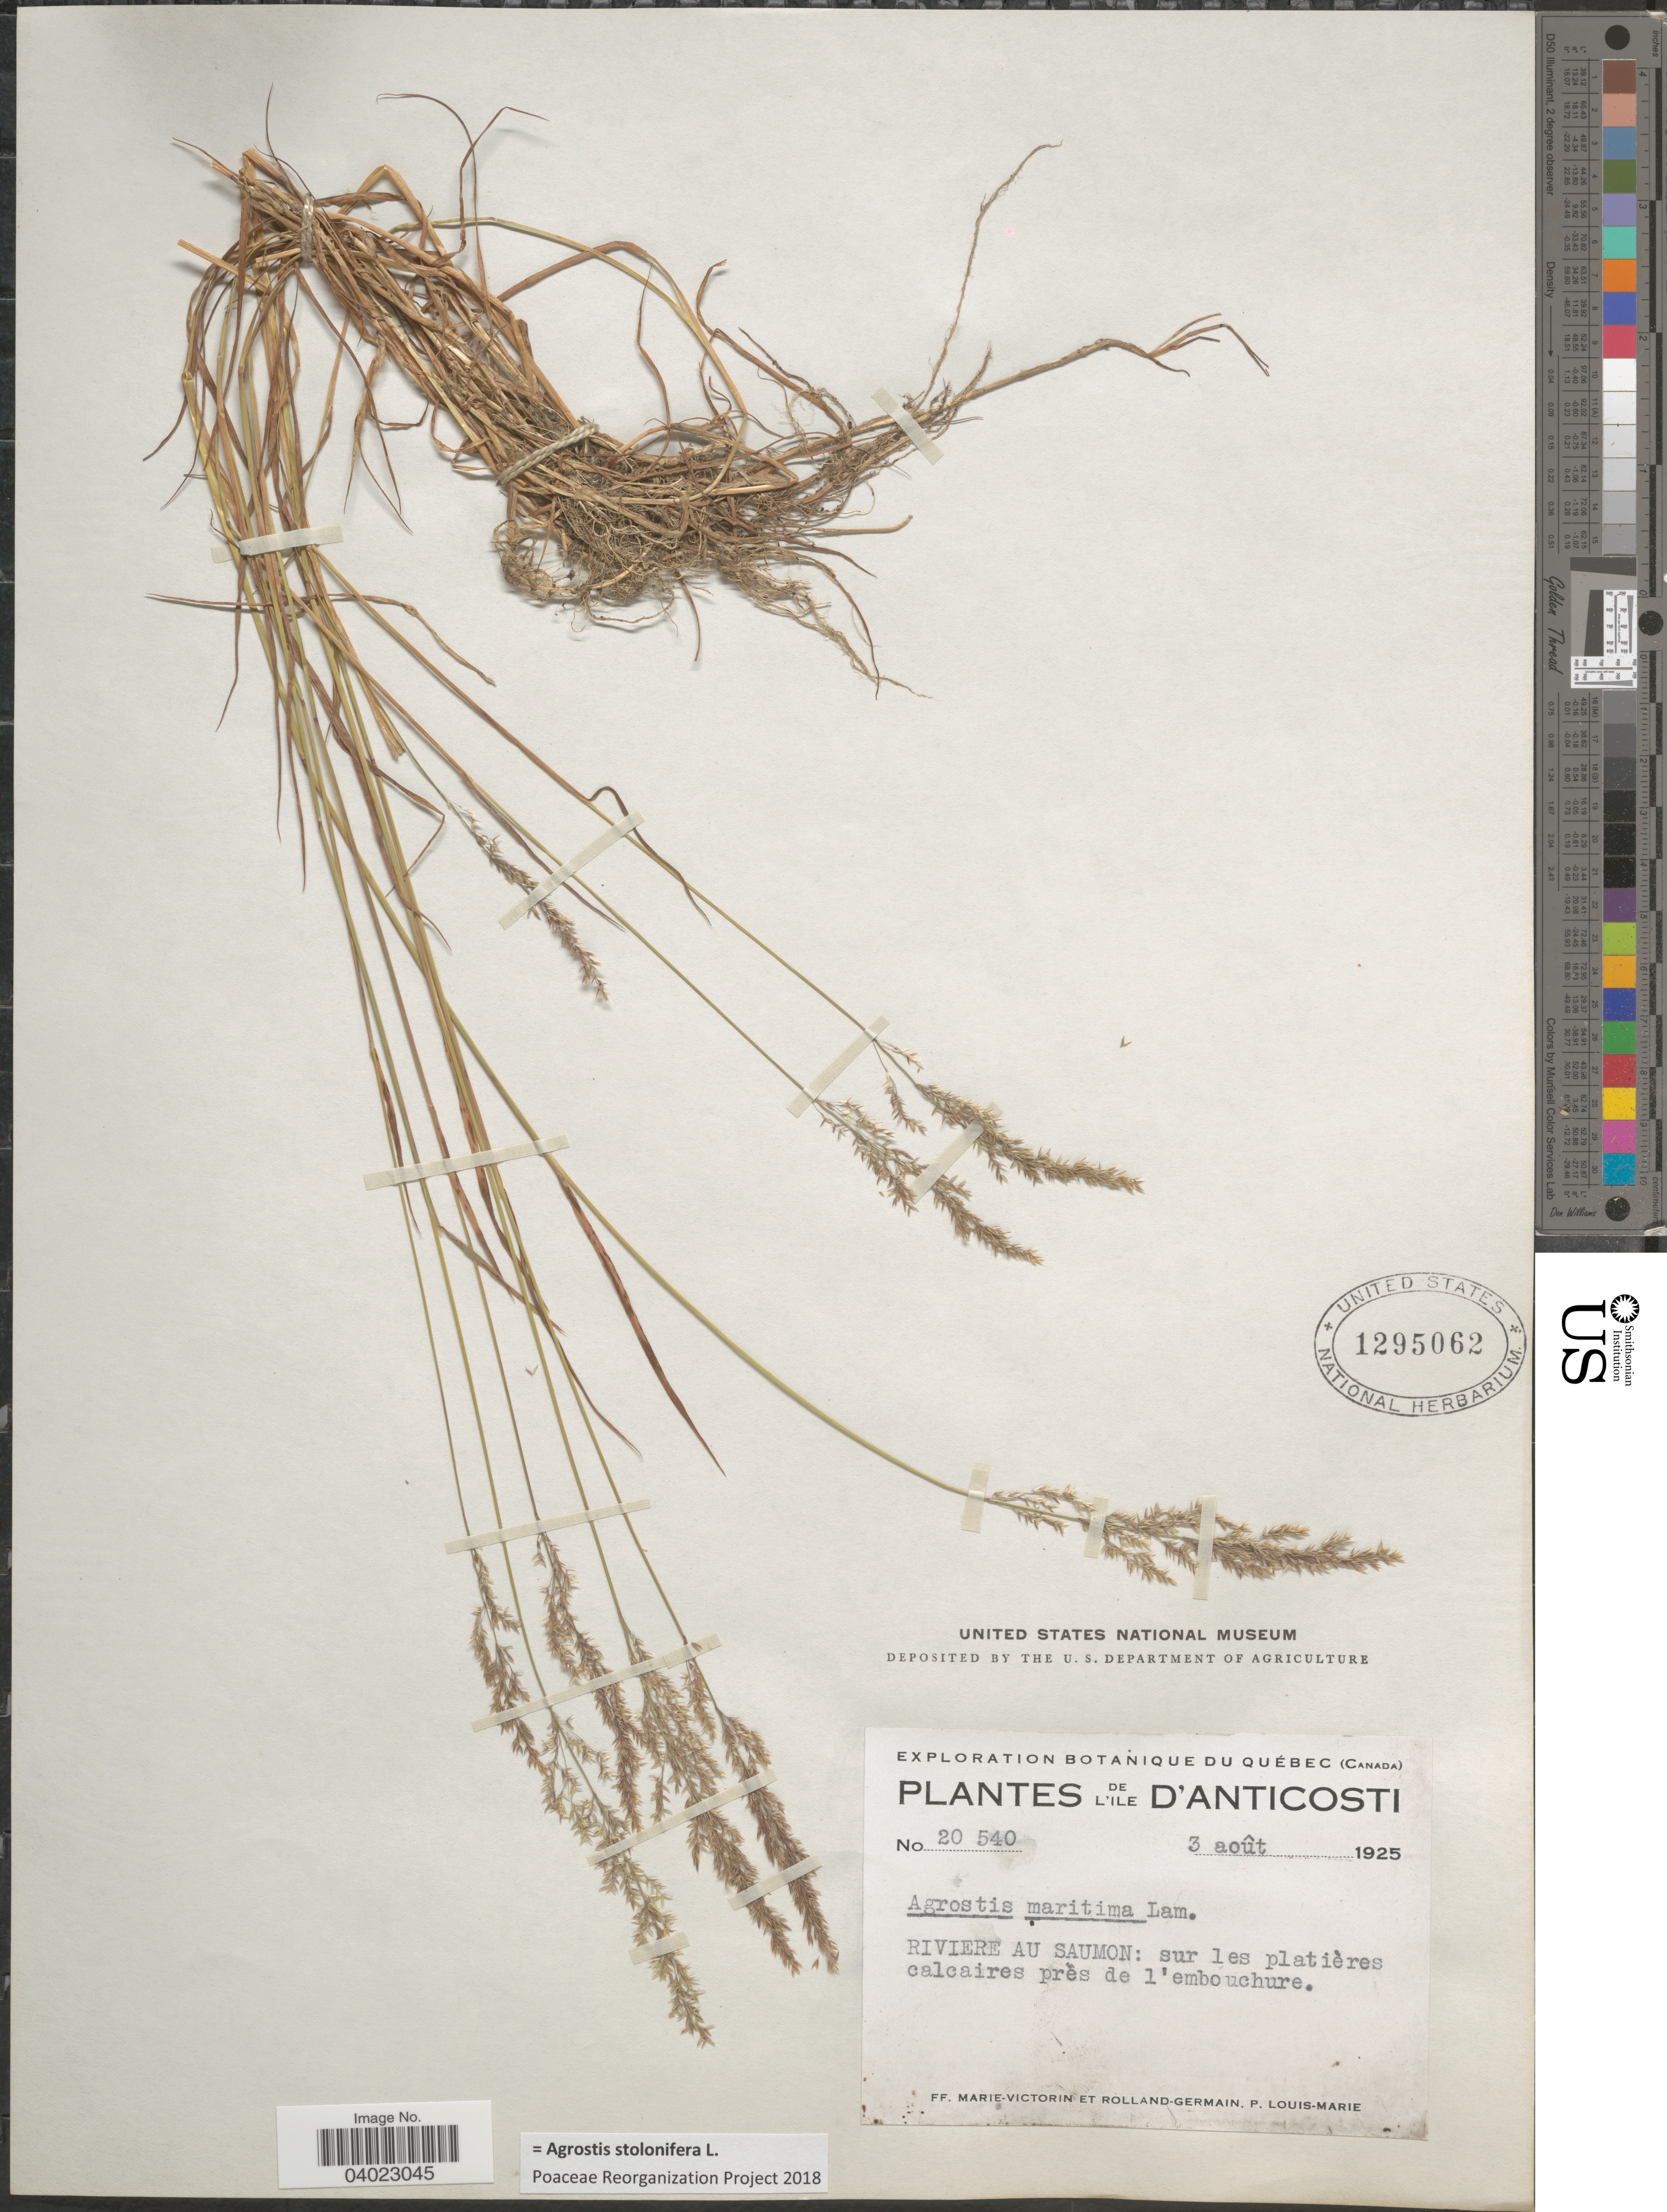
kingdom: Plantae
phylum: Tracheophyta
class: Liliopsida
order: Poales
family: Poaceae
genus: Agrostis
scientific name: Agrostis stolonifera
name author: L.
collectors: F. Marie-Victorin, Rolland-Germain & L.-M. LaLonde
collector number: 20540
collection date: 1925-08-03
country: Canada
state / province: Quebec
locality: L'ile D'Anticosti. Riviere Au Saumon: sur les platières calcaires près de l'embouchure.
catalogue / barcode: US 1295062